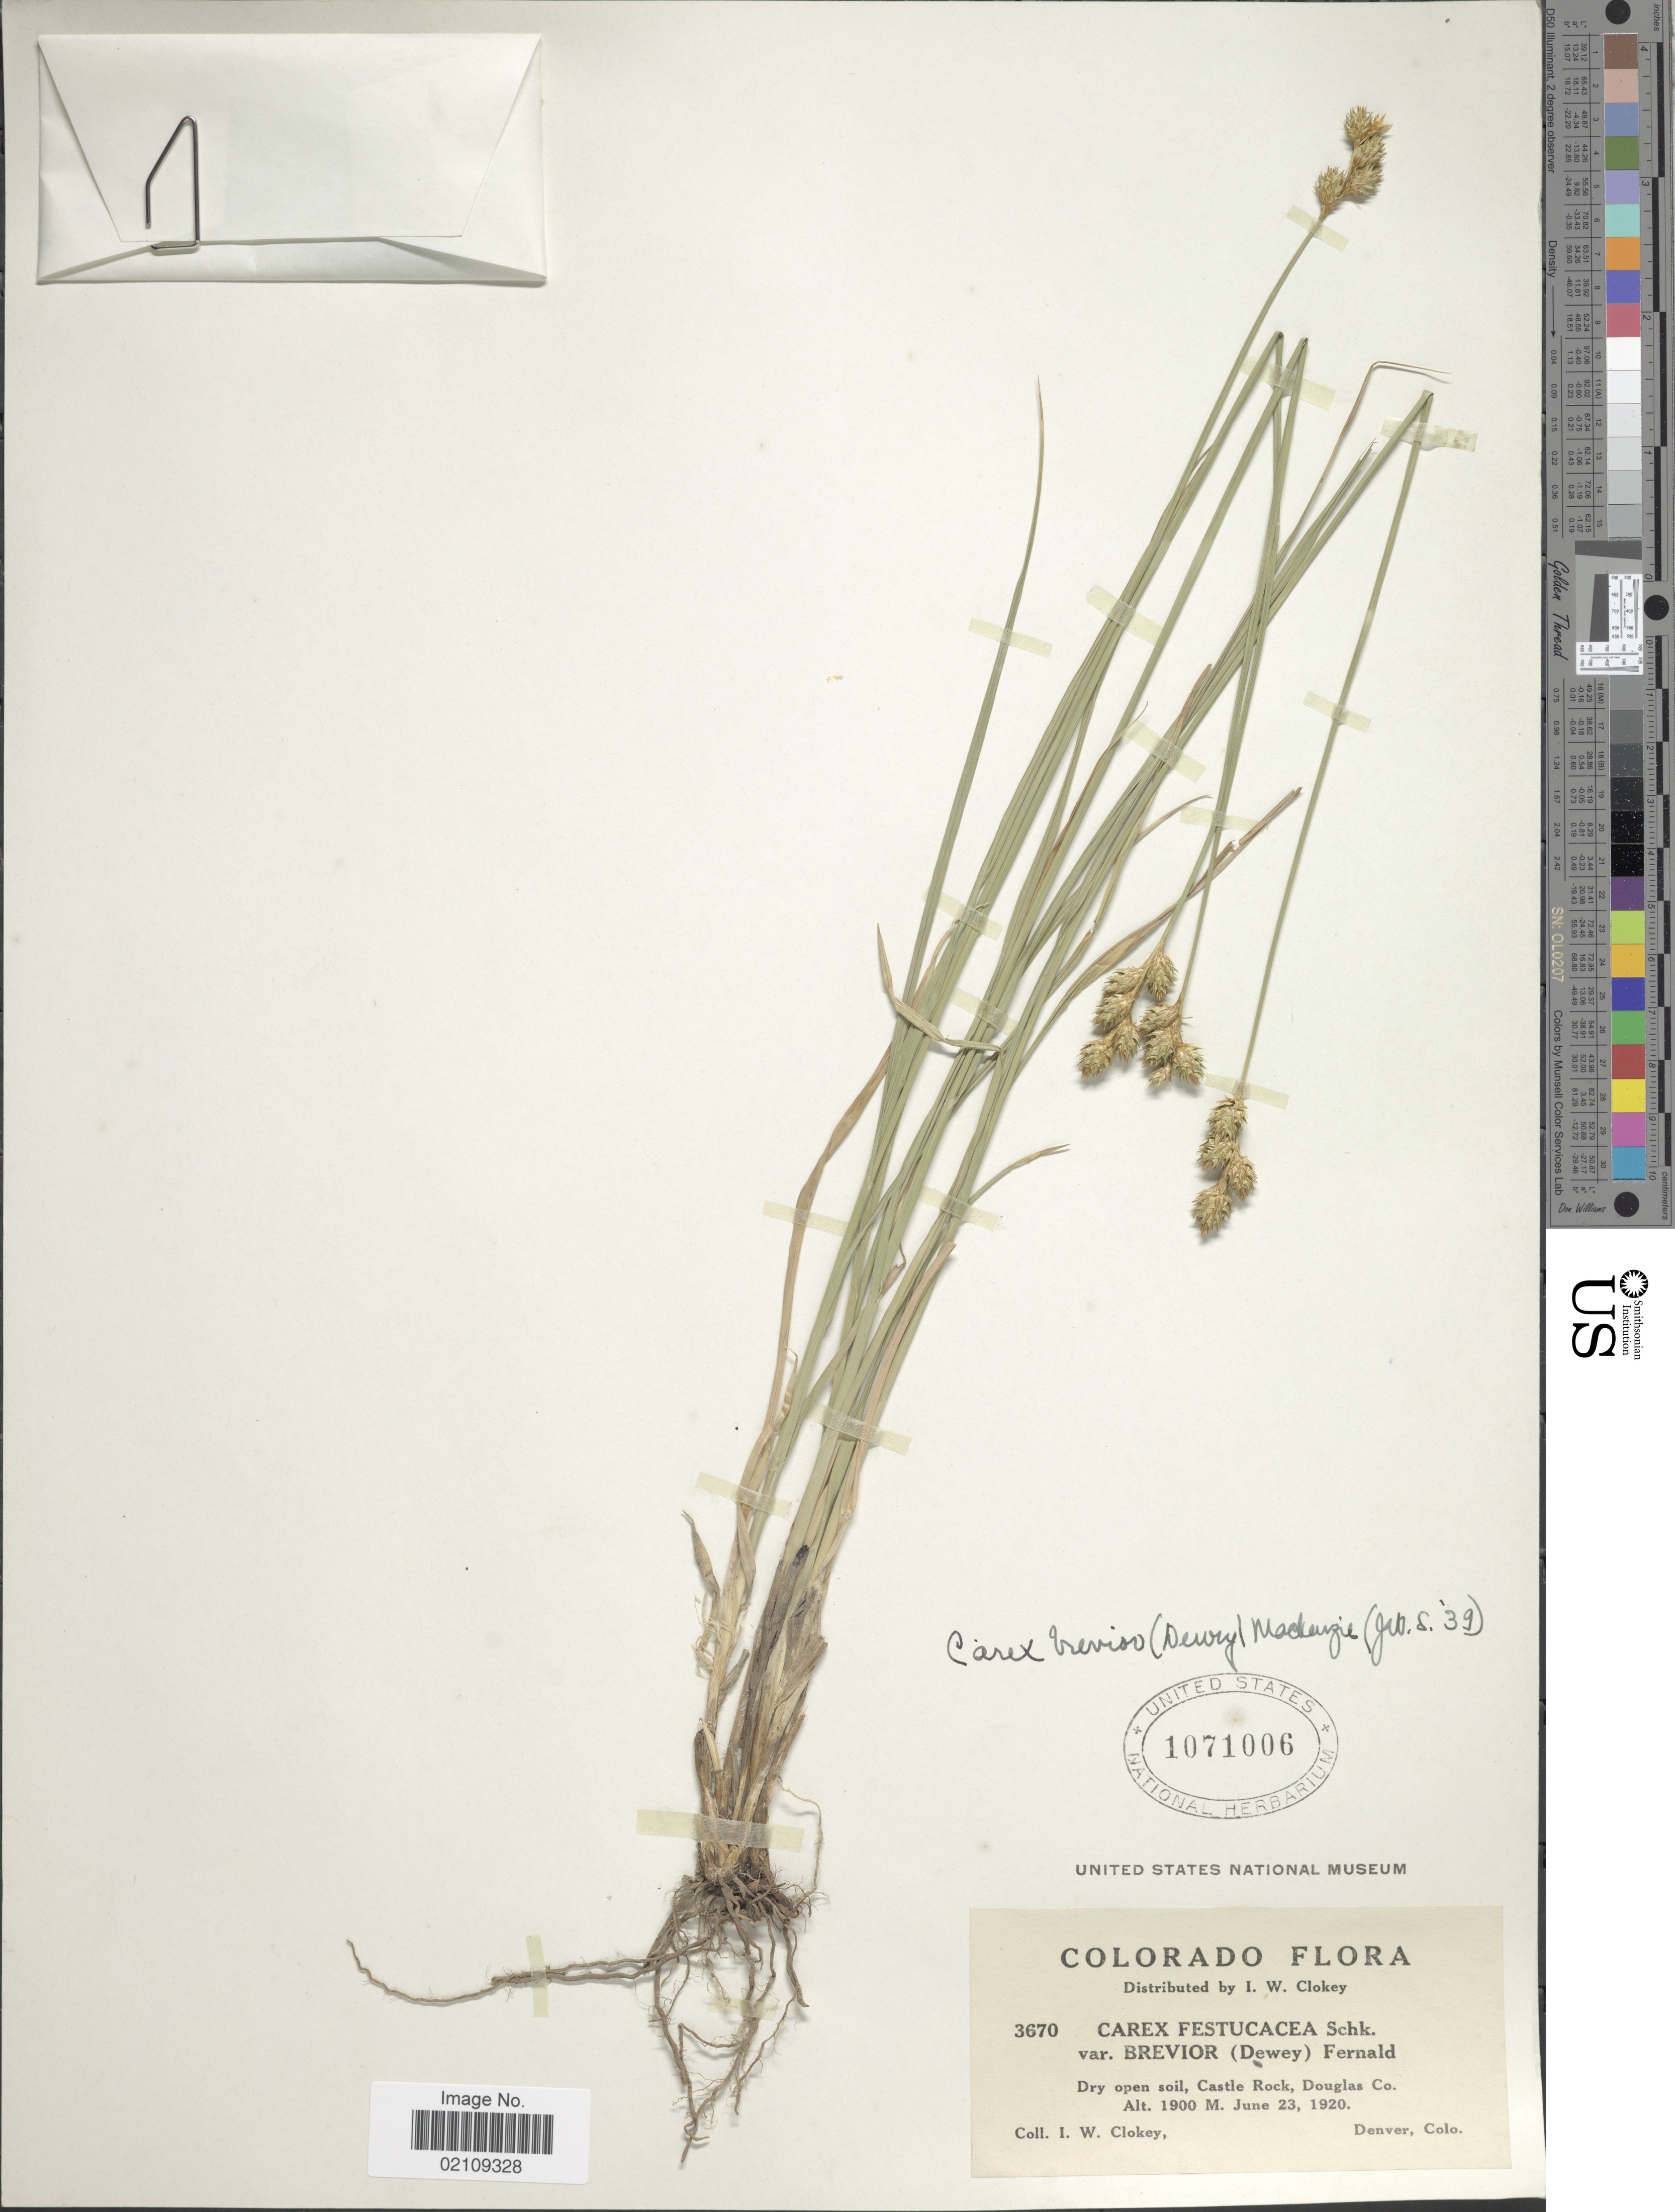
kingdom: Plantae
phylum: Tracheophyta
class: Liliopsida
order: Poales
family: Cyperaceae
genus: Carex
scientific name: Carex festucacea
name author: Willd.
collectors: I. W. Clokey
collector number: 3670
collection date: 1920-06-23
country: United States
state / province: Colorado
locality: Dry open soil, Castle Rock, Douglas Co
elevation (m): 1900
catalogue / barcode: US 1071006